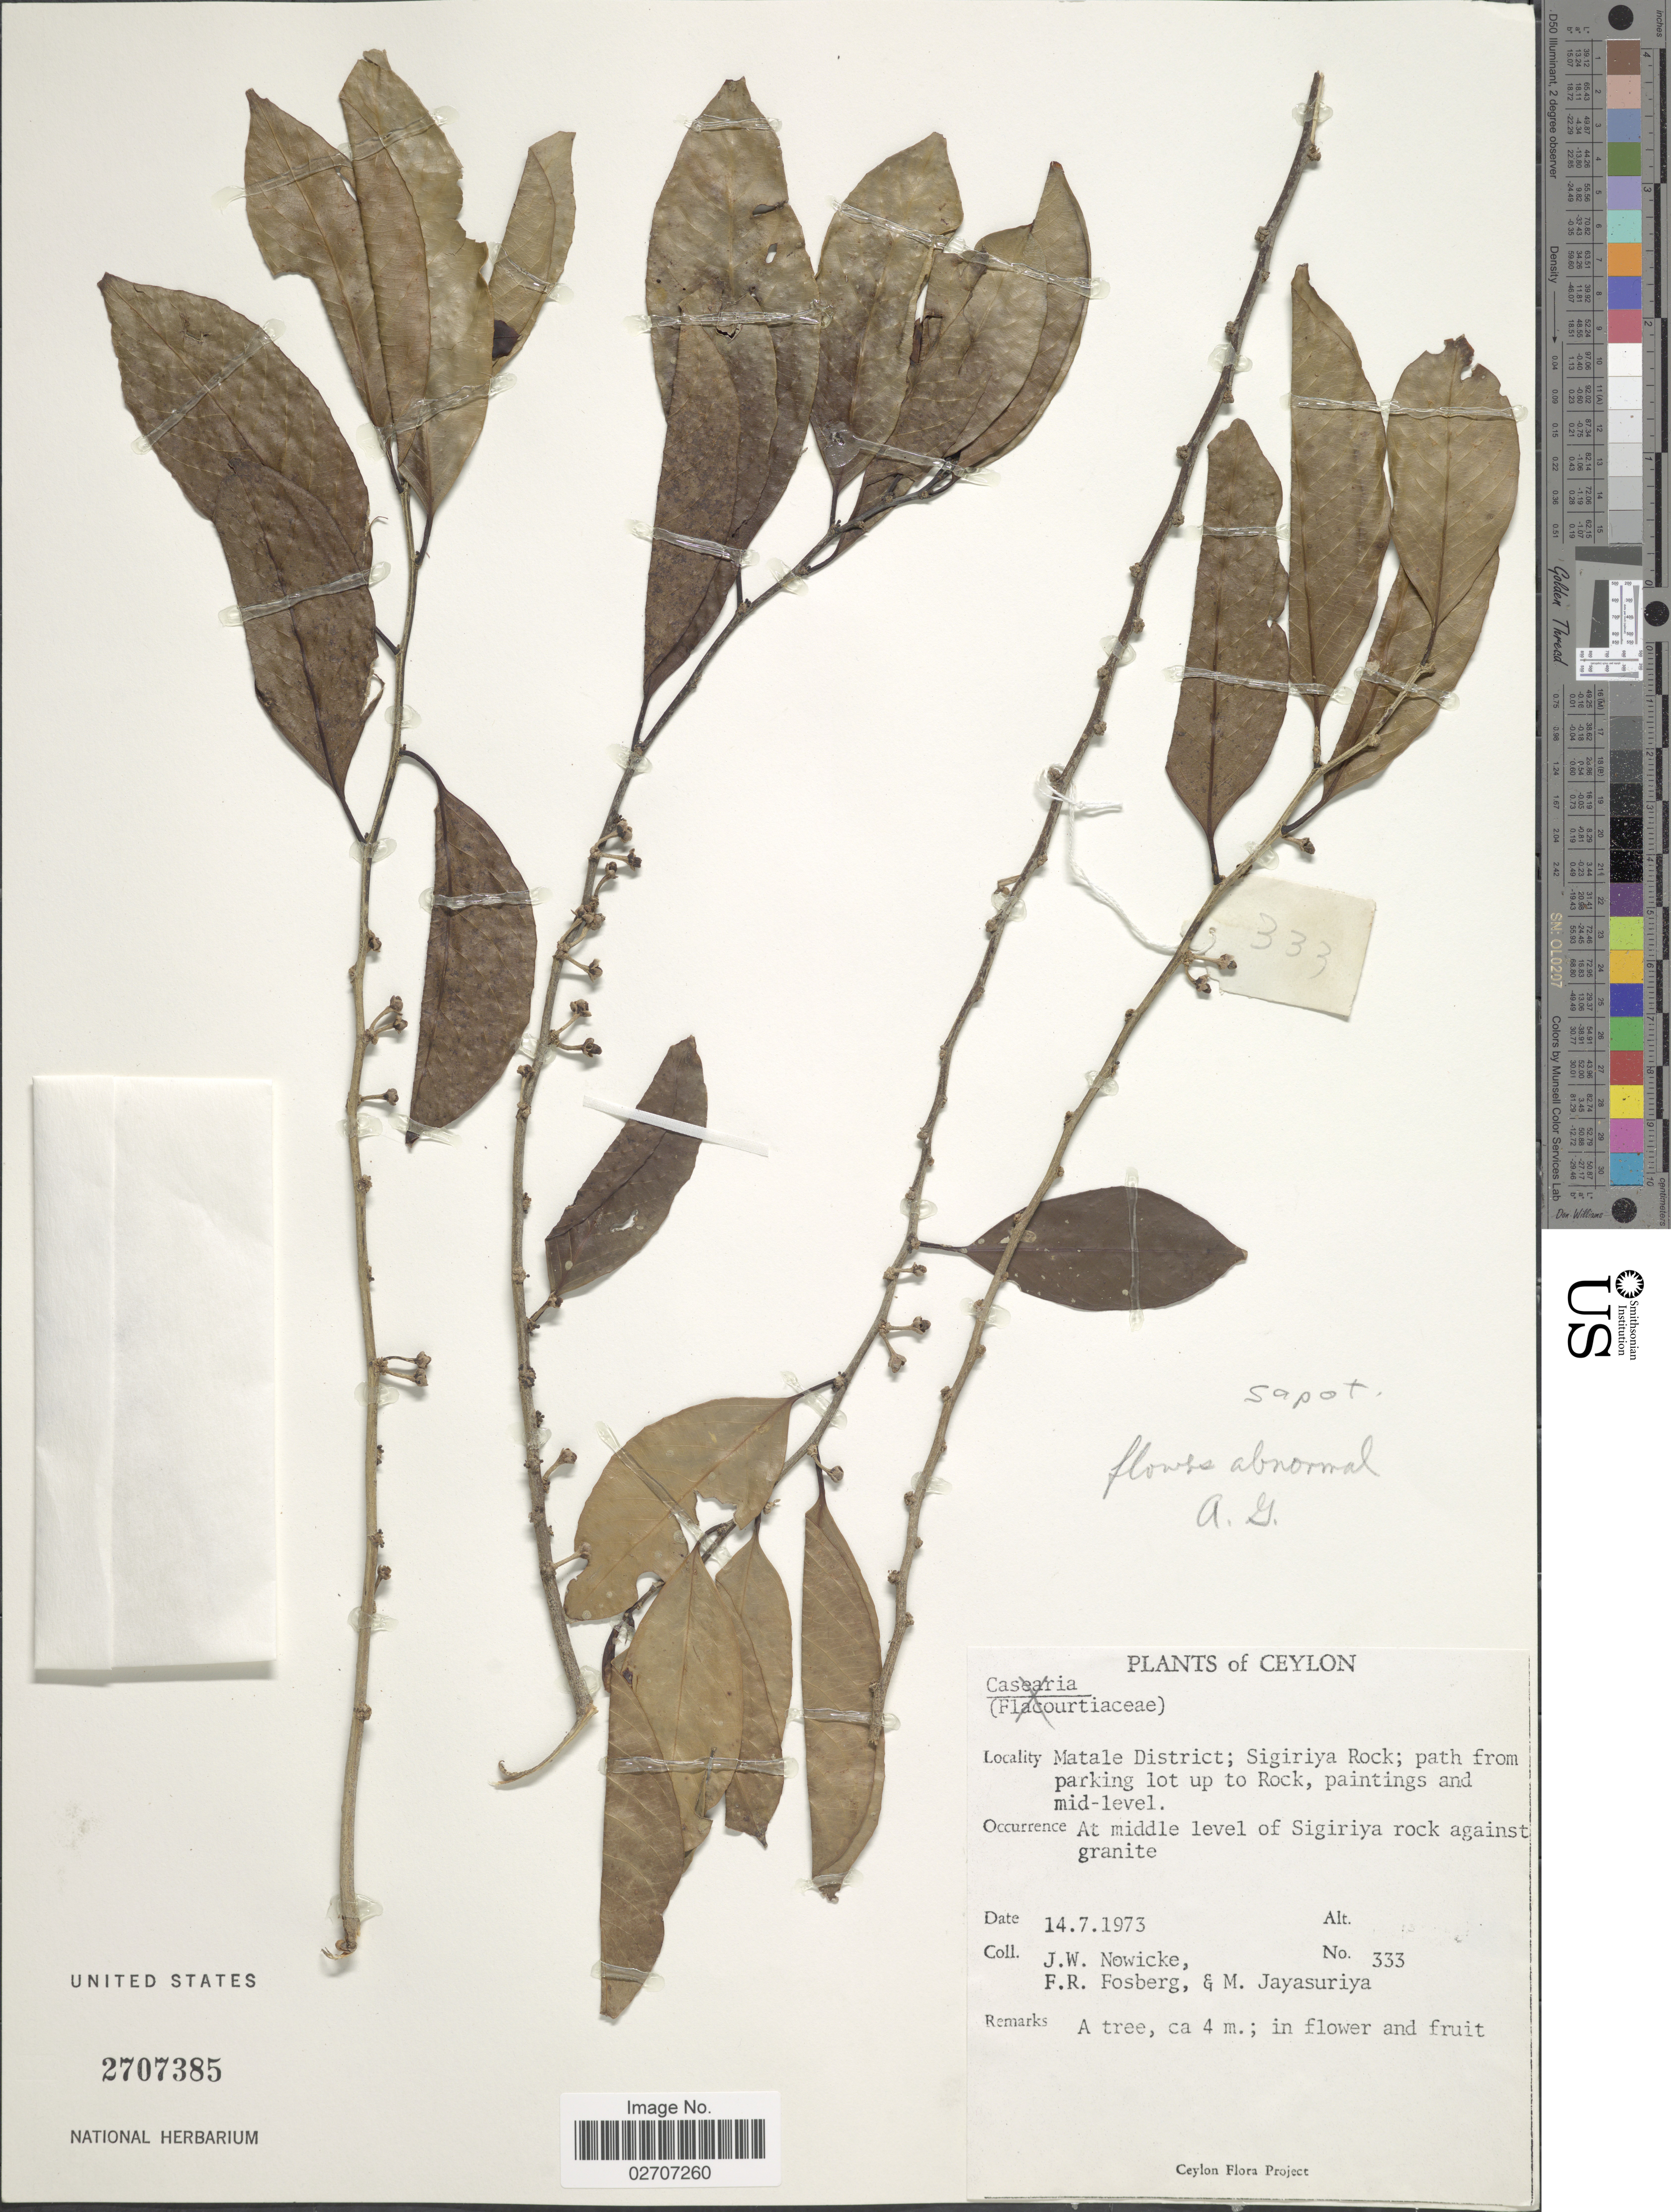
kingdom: Plantae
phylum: Tracheophyta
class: Magnoliopsida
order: Ericales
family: Sapotaceae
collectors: J. W. Nowicke, F. R. Fosberg & M. Jayasuriya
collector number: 333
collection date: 1973-07-14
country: Sri Lanka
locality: Ceylon, Matale District; Sigiriya Rock; path from parking lot up to Rock, paintings and mid-level. At middle level of Sigiriya rock against granite.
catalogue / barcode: US 2707385